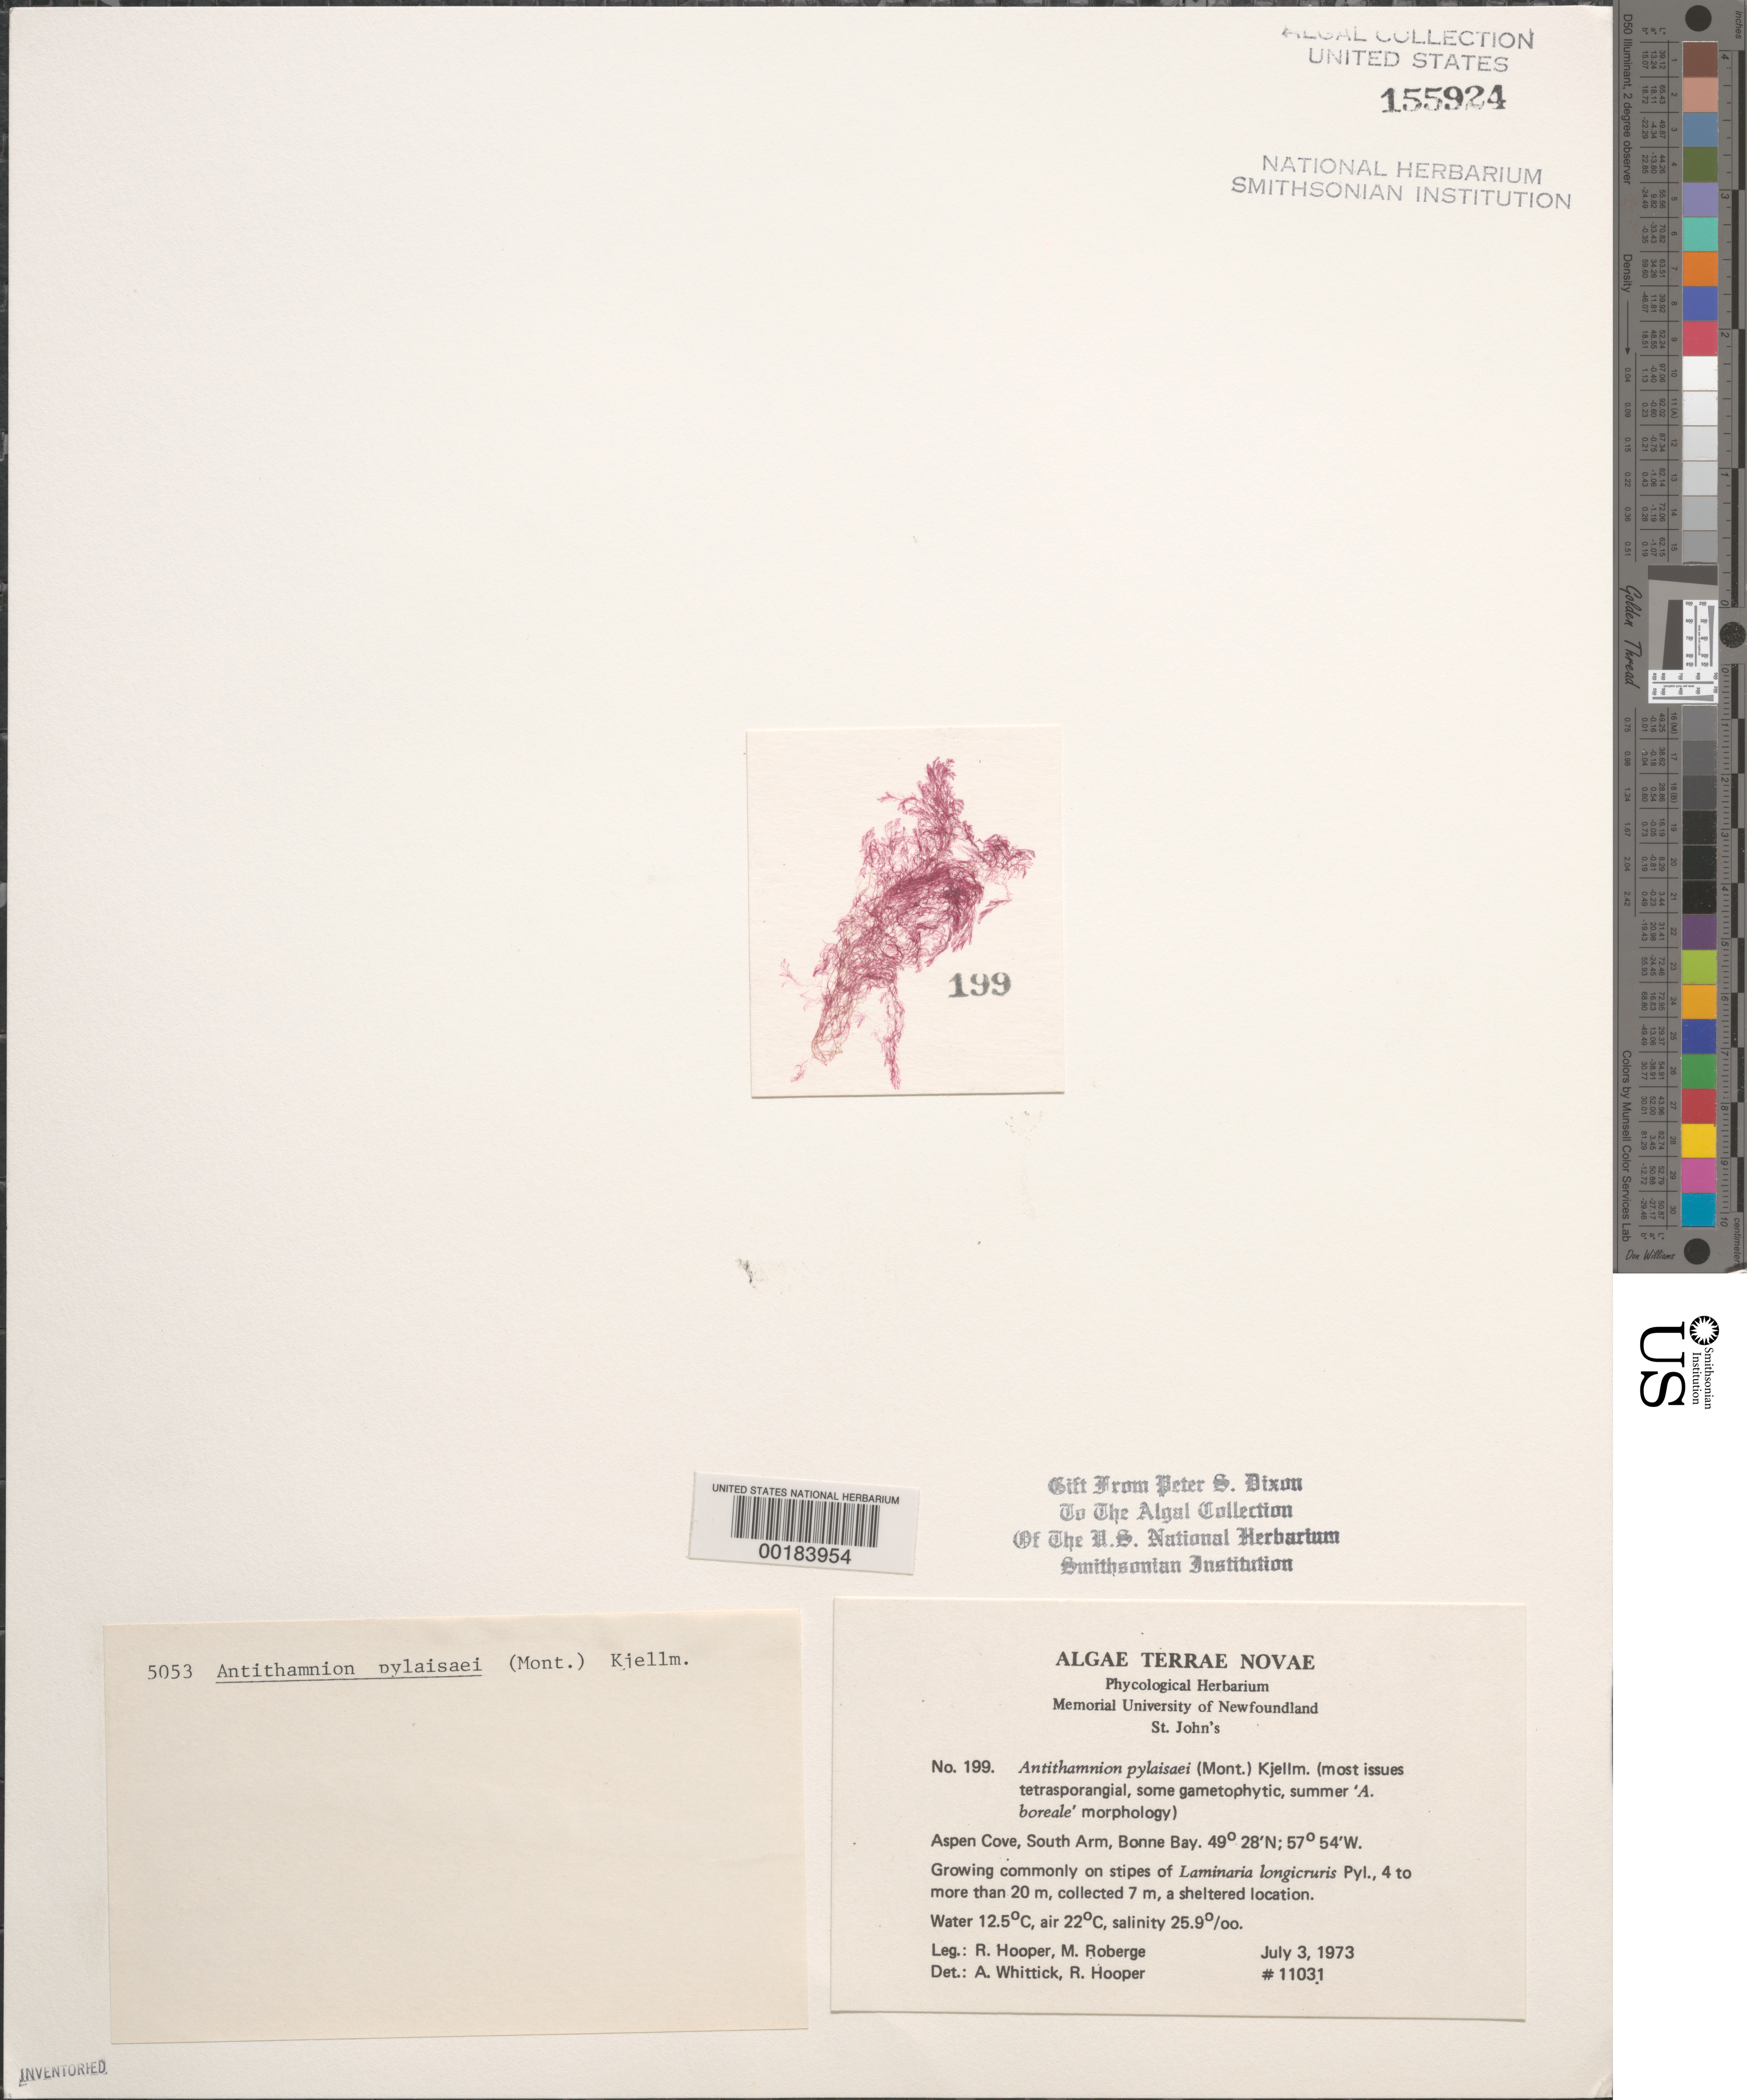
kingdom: Plantae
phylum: Rhodophyta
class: Florideophyceae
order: Ceramiales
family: Ceramiaceae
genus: Scagelia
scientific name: Scagelia pylaisaei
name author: (Montagne) M.J. Wynne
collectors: R. G. Hooper & M. Roberge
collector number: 11031 & PSD 5053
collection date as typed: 03 Jul 1973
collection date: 1973-07-03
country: Canada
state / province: Newfoundland and Labrador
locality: Aspen Cove, South Arm, Bonne Bay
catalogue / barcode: US 155924